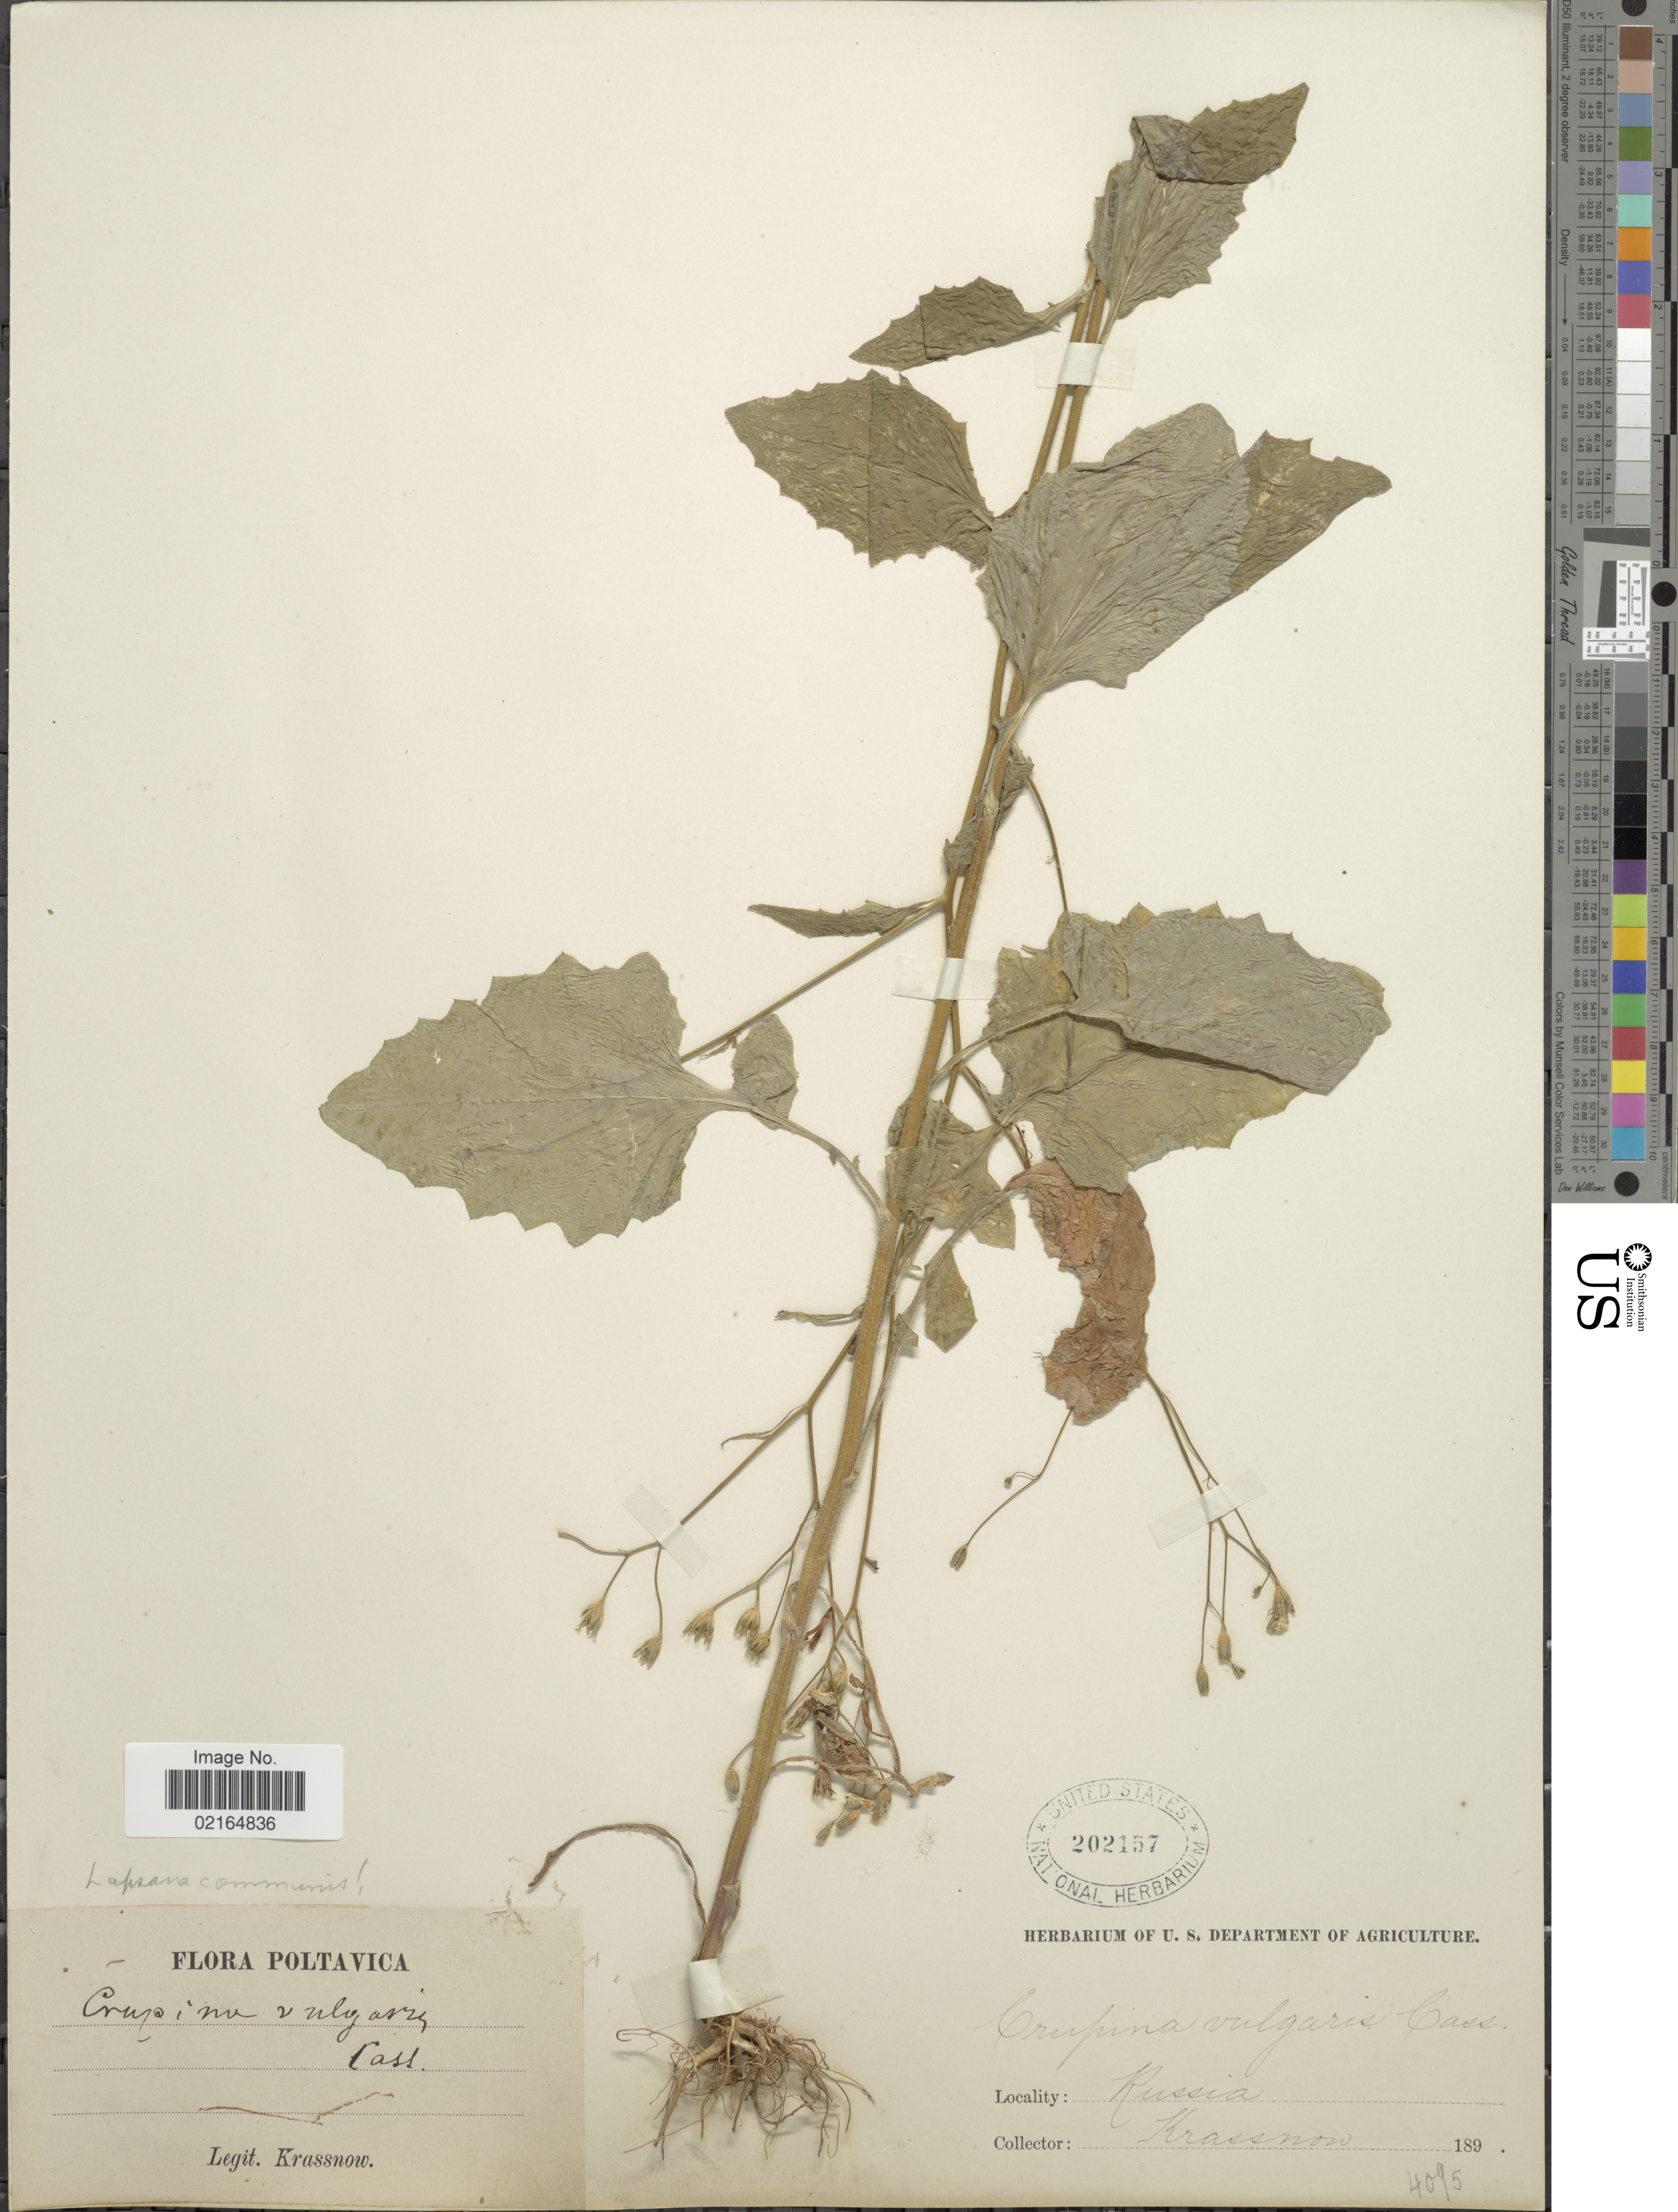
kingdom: Plantae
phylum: Tracheophyta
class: Magnoliopsida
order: Asterales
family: Asteraceae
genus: Lapsana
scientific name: Lapsana communis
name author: L.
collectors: -. Krassnow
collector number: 4095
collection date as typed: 189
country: Ukraine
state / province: Poltava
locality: Russia, Poltavica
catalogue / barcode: US 202157